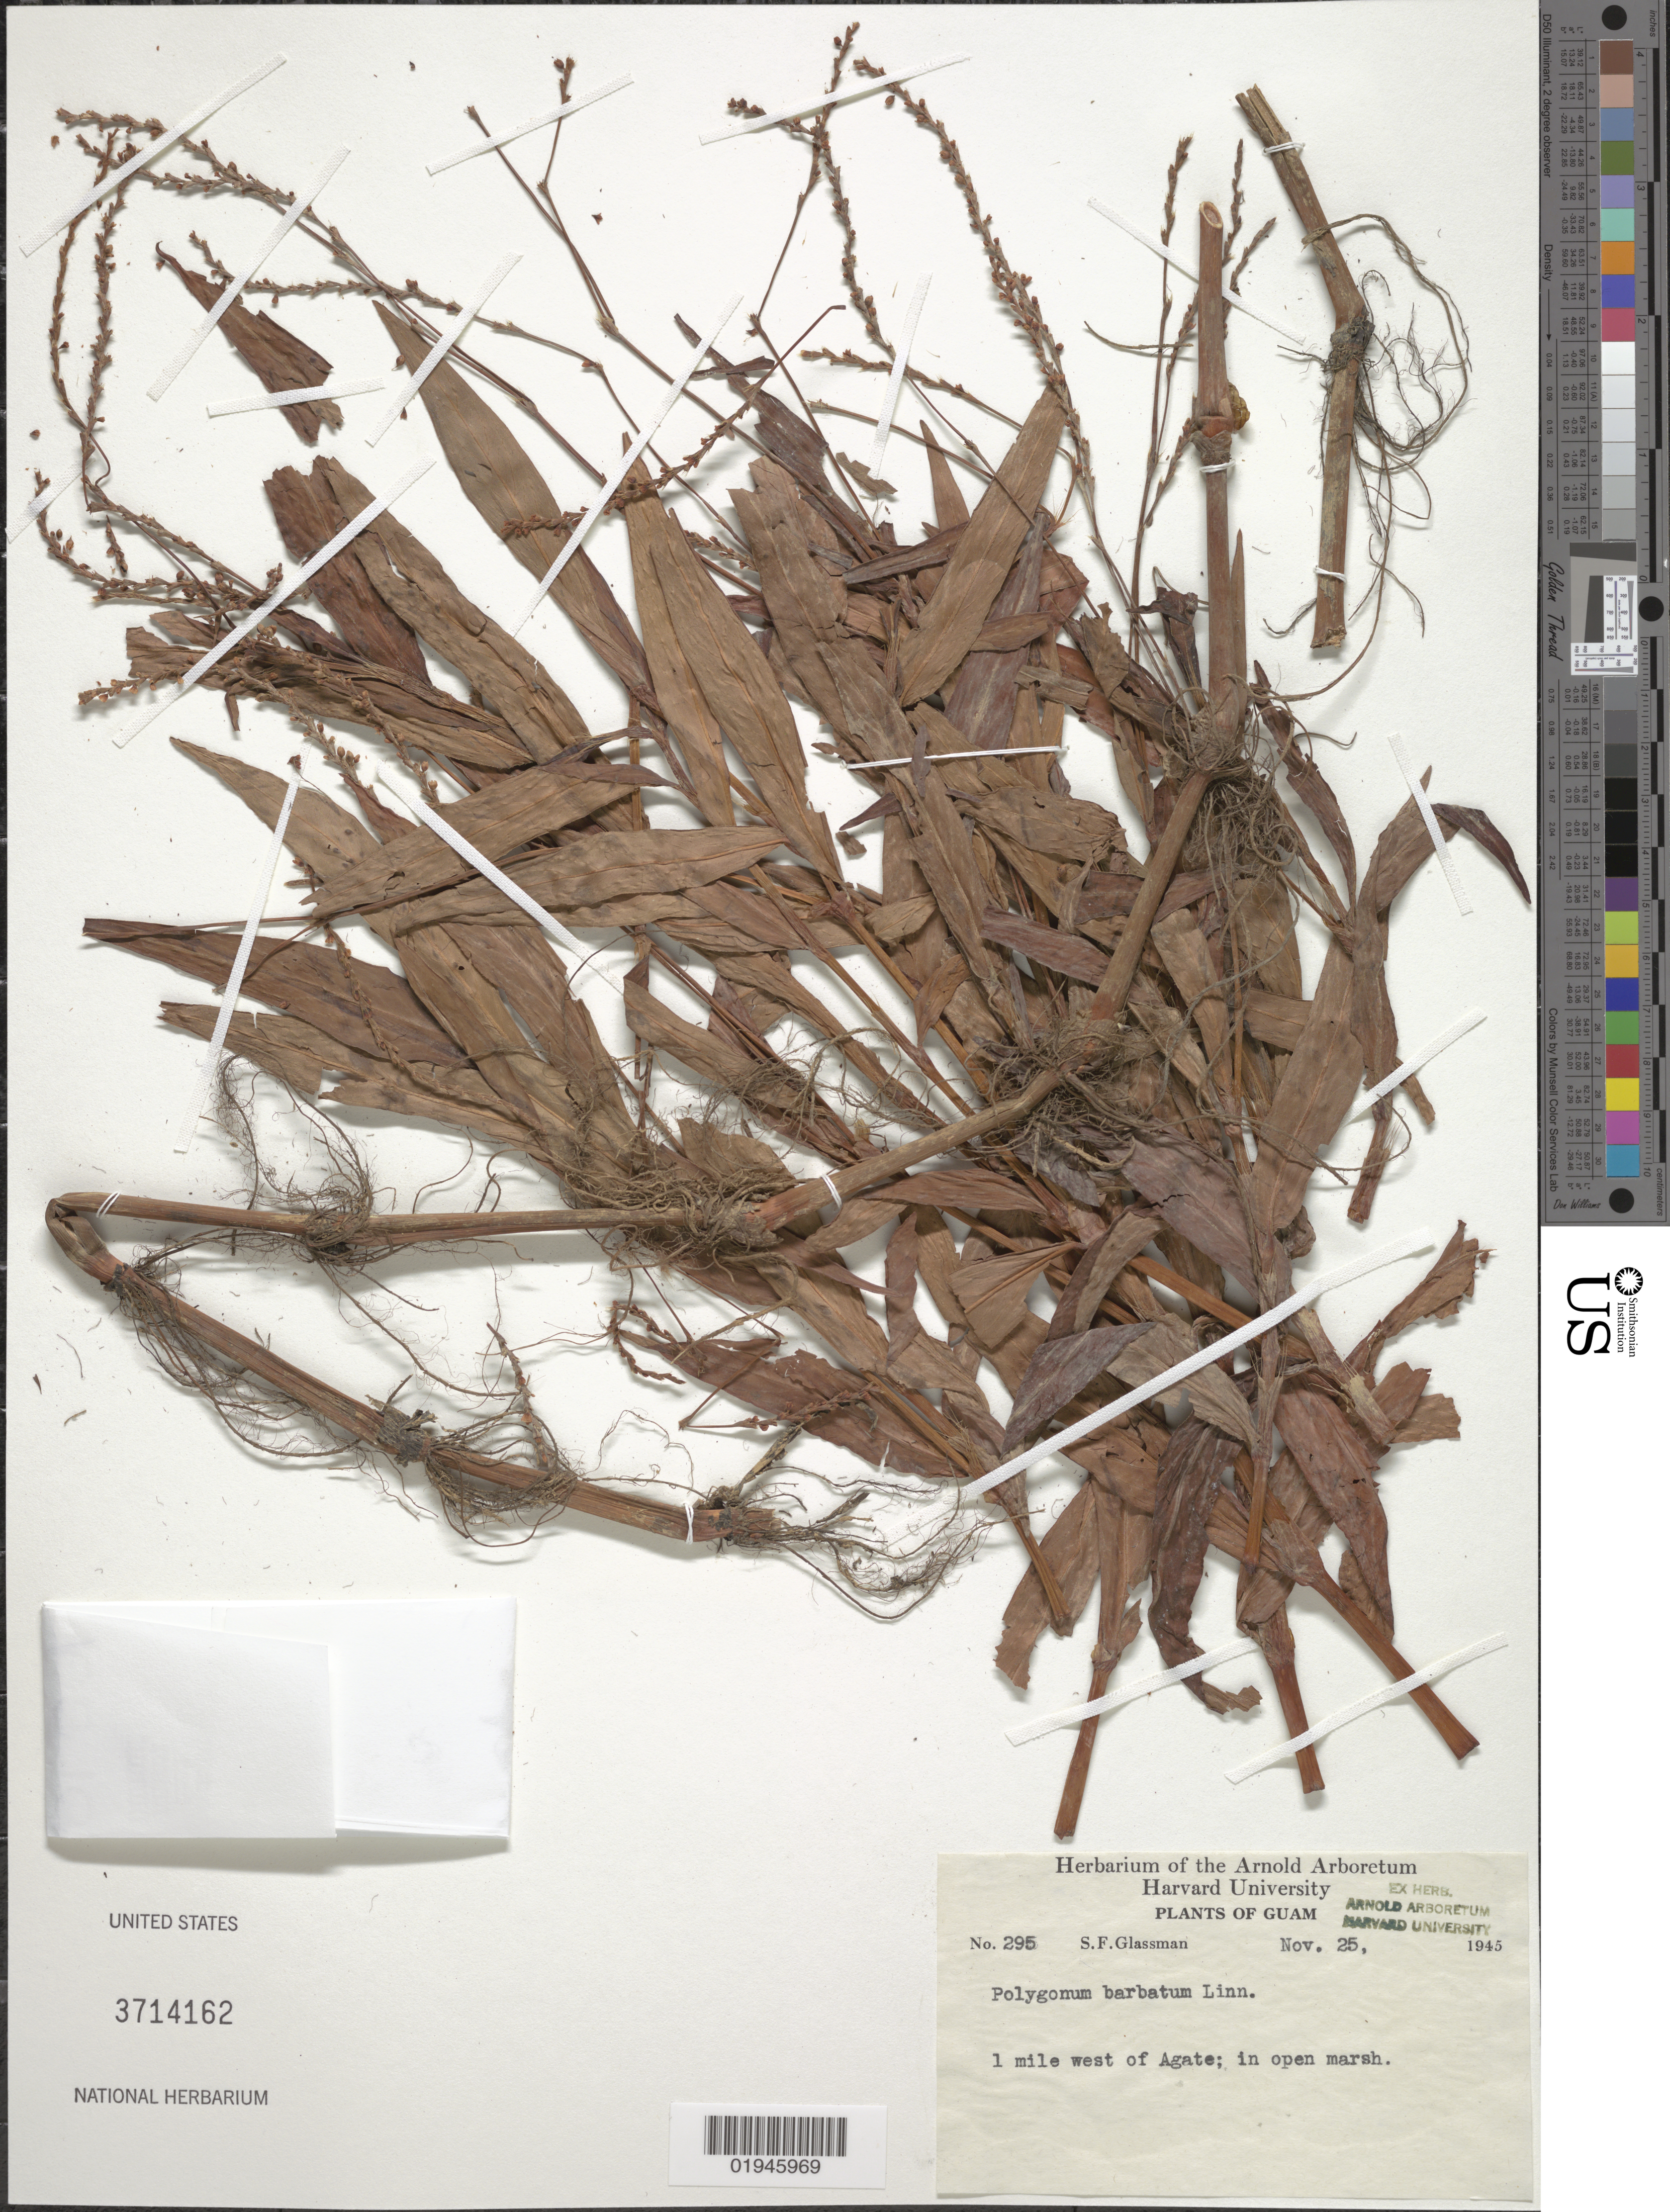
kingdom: Plantae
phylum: Tracheophyta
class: Magnoliopsida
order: Caryophyllales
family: Polygonaceae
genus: Persicaria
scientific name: Persicaria barbata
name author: (L.) H. Hara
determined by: Wagner, W. L., (BOT), Smithsonian Institution - National Museum of Natural History (UNITED STATES)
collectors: S. F. Glassman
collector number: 295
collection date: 1945-11-25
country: Guam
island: Guam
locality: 1 mile west of Agate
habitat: Open marsh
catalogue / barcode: US 3714162